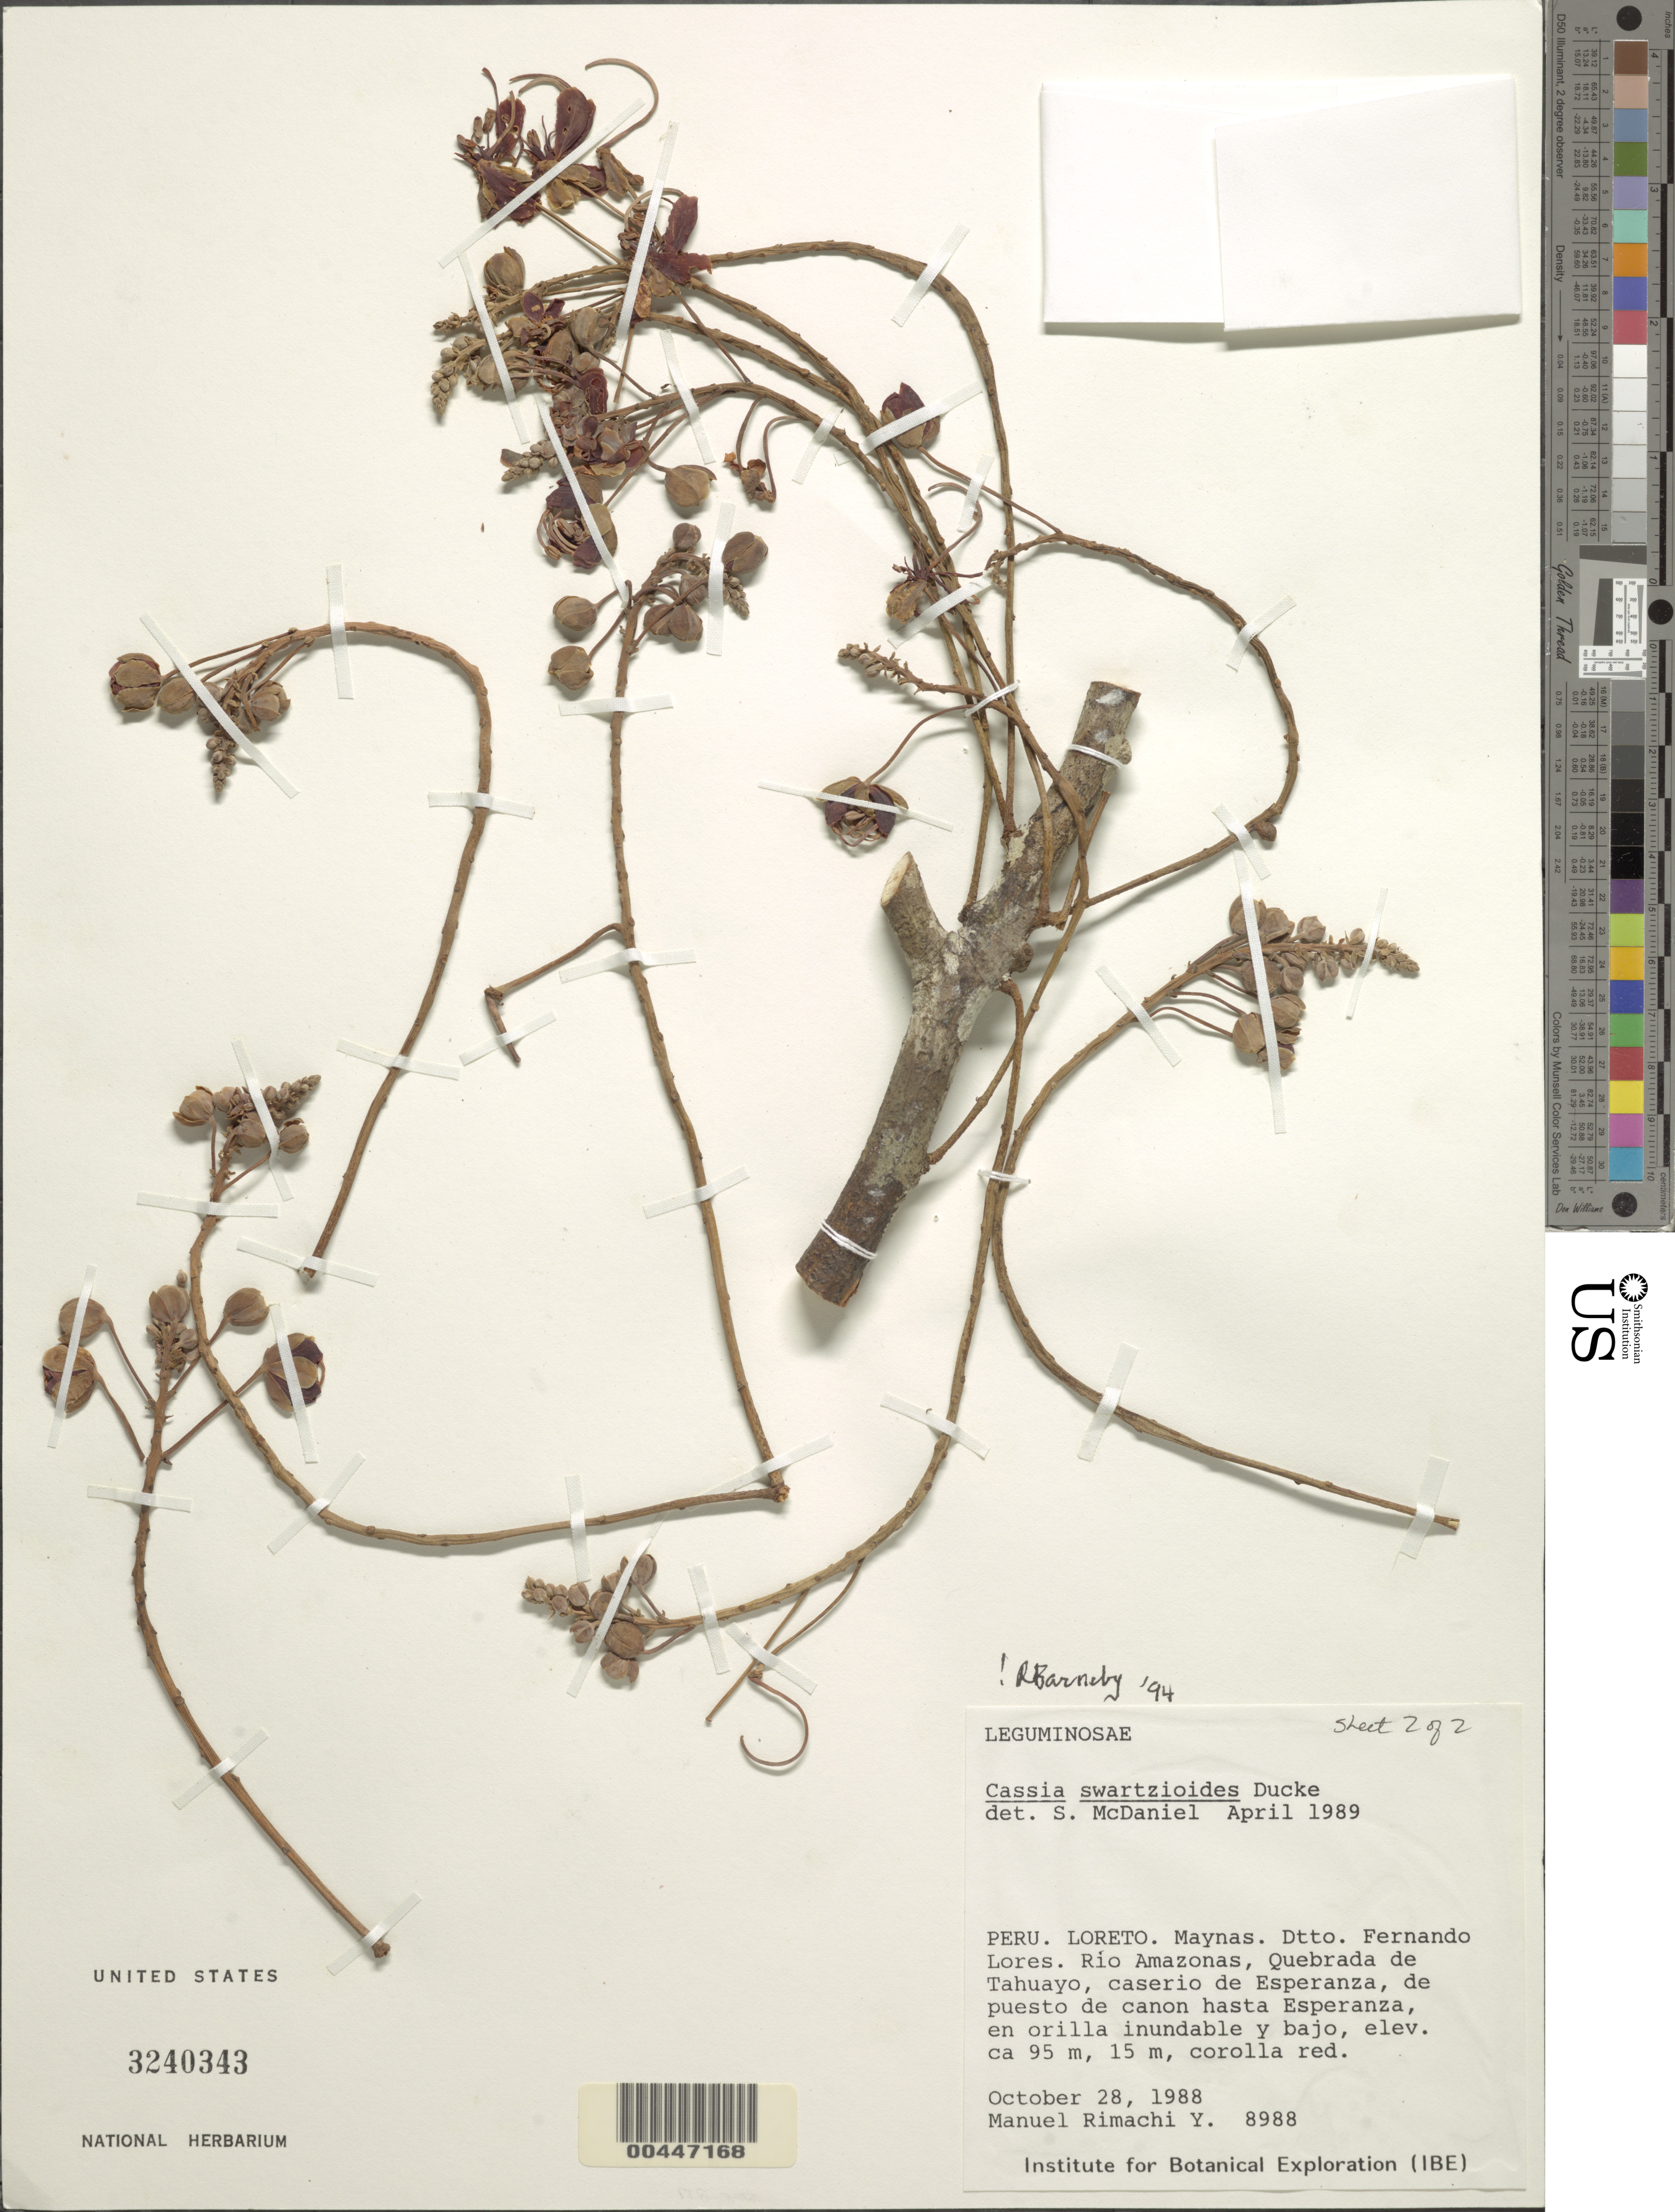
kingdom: Plantae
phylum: Tracheophyta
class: Magnoliopsida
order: Fabales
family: Fabaceae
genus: Cassia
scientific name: Cassia swartzioides var. swartzioides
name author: Ducke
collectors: M. Rimachi Y.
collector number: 8988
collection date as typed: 28 Oct 1988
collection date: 1988-10-28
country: Peru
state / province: Loreto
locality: Maynas, fernando lores, rio amazonas, quebrada de tahuayo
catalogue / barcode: US 3240343